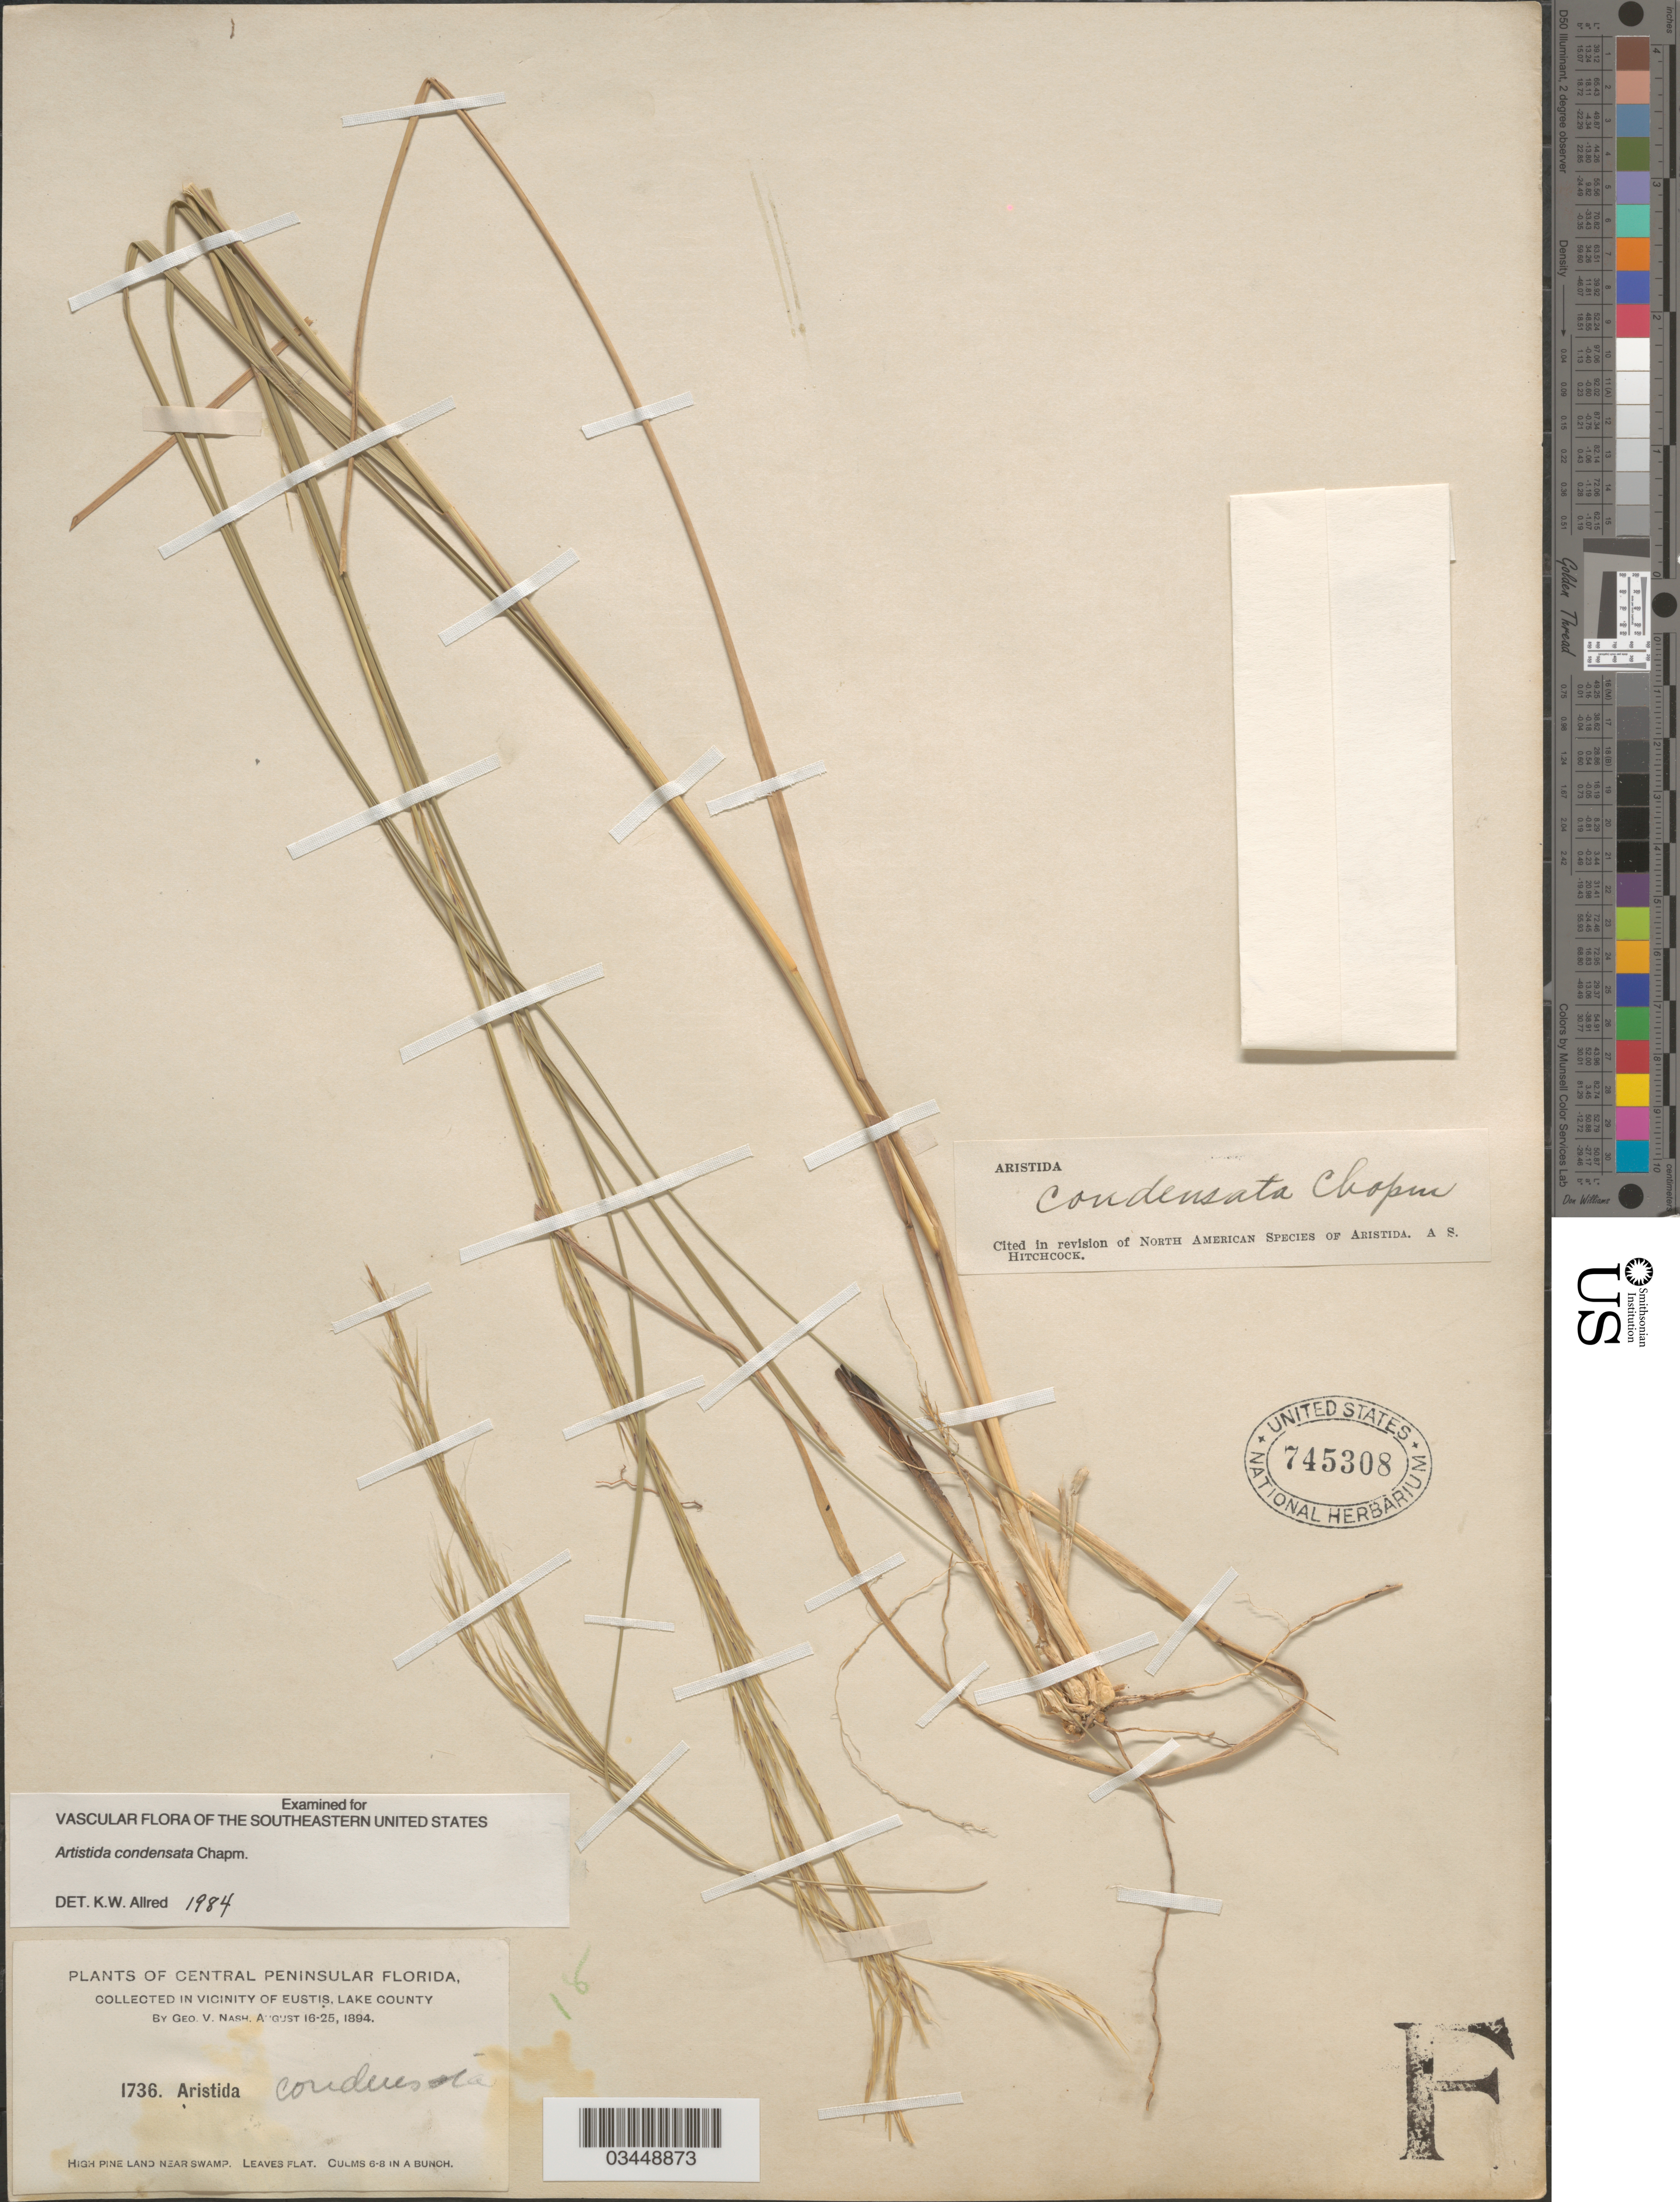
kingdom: Plantae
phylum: Tracheophyta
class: Liliopsida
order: Poales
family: Poaceae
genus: Aristida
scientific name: Aristida condensata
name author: Chapm.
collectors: G. V. Nash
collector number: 1736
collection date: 1894-08-16/1894-08-25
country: United States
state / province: Florida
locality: Central Peninsular Florida, in vicinity of Eustis, Lake County. High pine land near swamp.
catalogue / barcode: US 745308